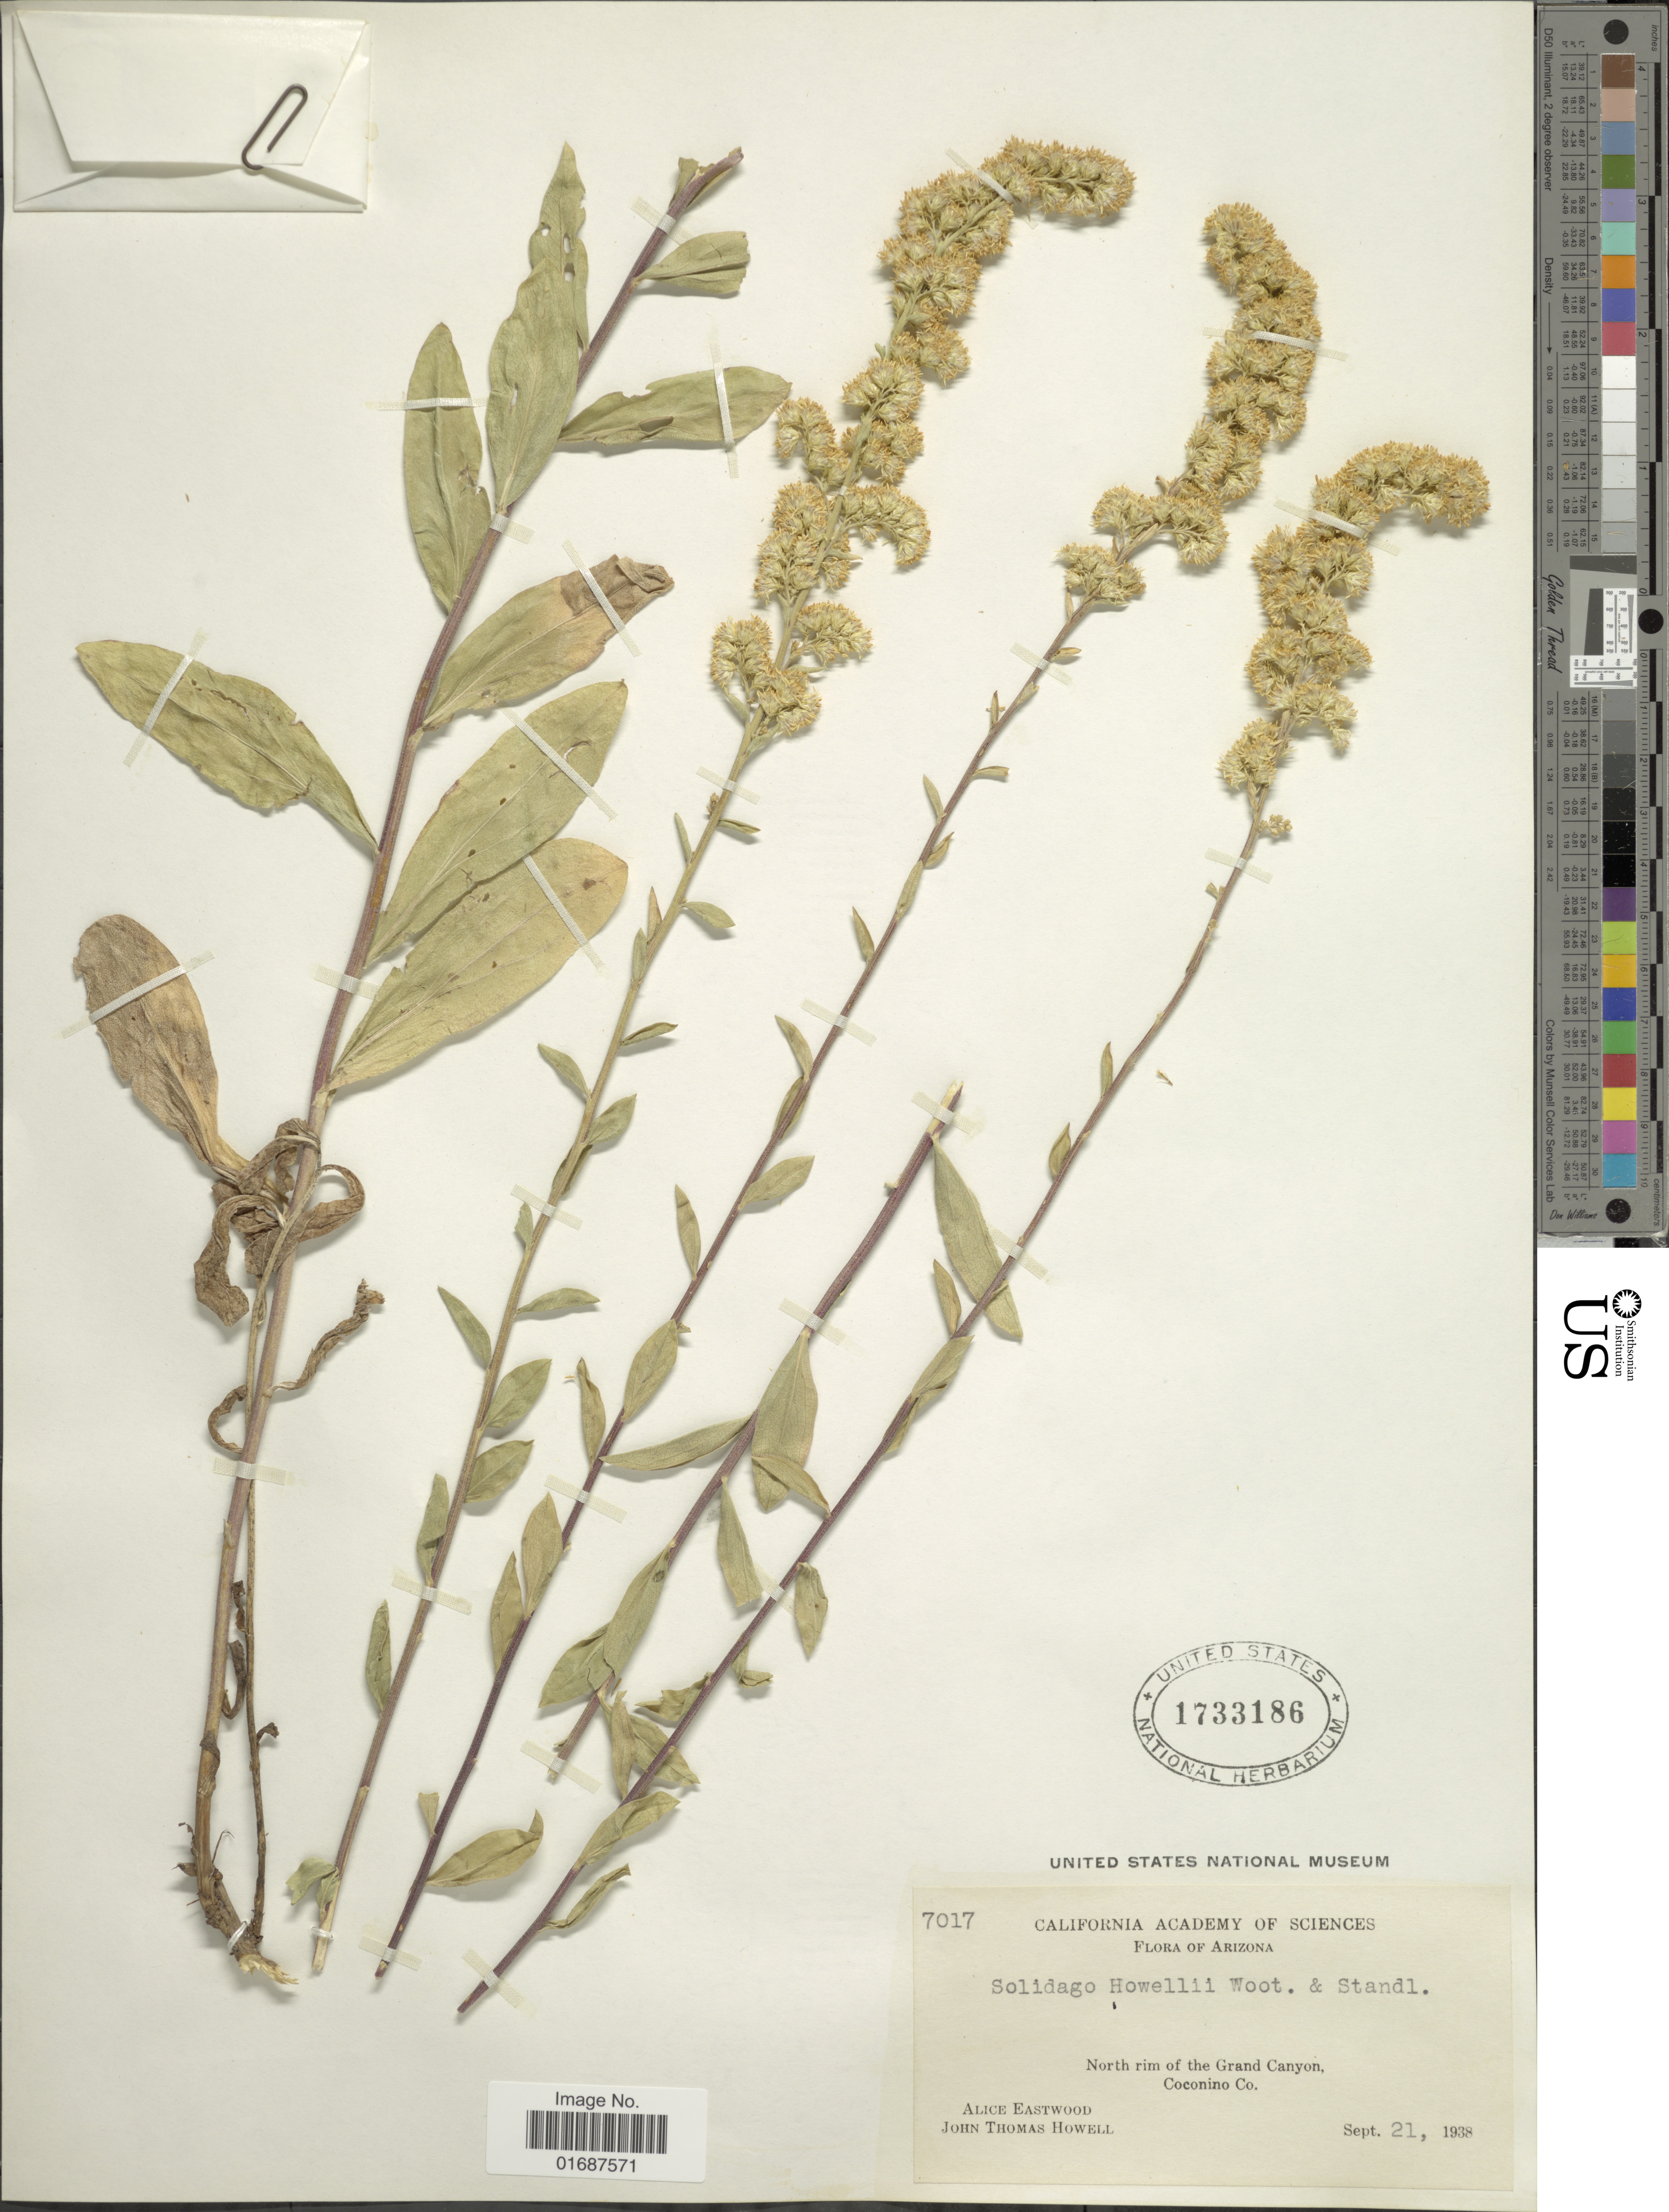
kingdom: Plantae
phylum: Tracheophyta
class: Magnoliopsida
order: Asterales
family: Asteraceae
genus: Solidago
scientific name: Solidago howellii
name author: Wooton & Standl.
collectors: A. Eastwood & J. T. Howell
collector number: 7017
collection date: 1938-09-21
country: United States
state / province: Arizona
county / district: Coconino Co.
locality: North rim of the Grand Canyon.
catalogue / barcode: US 1733186